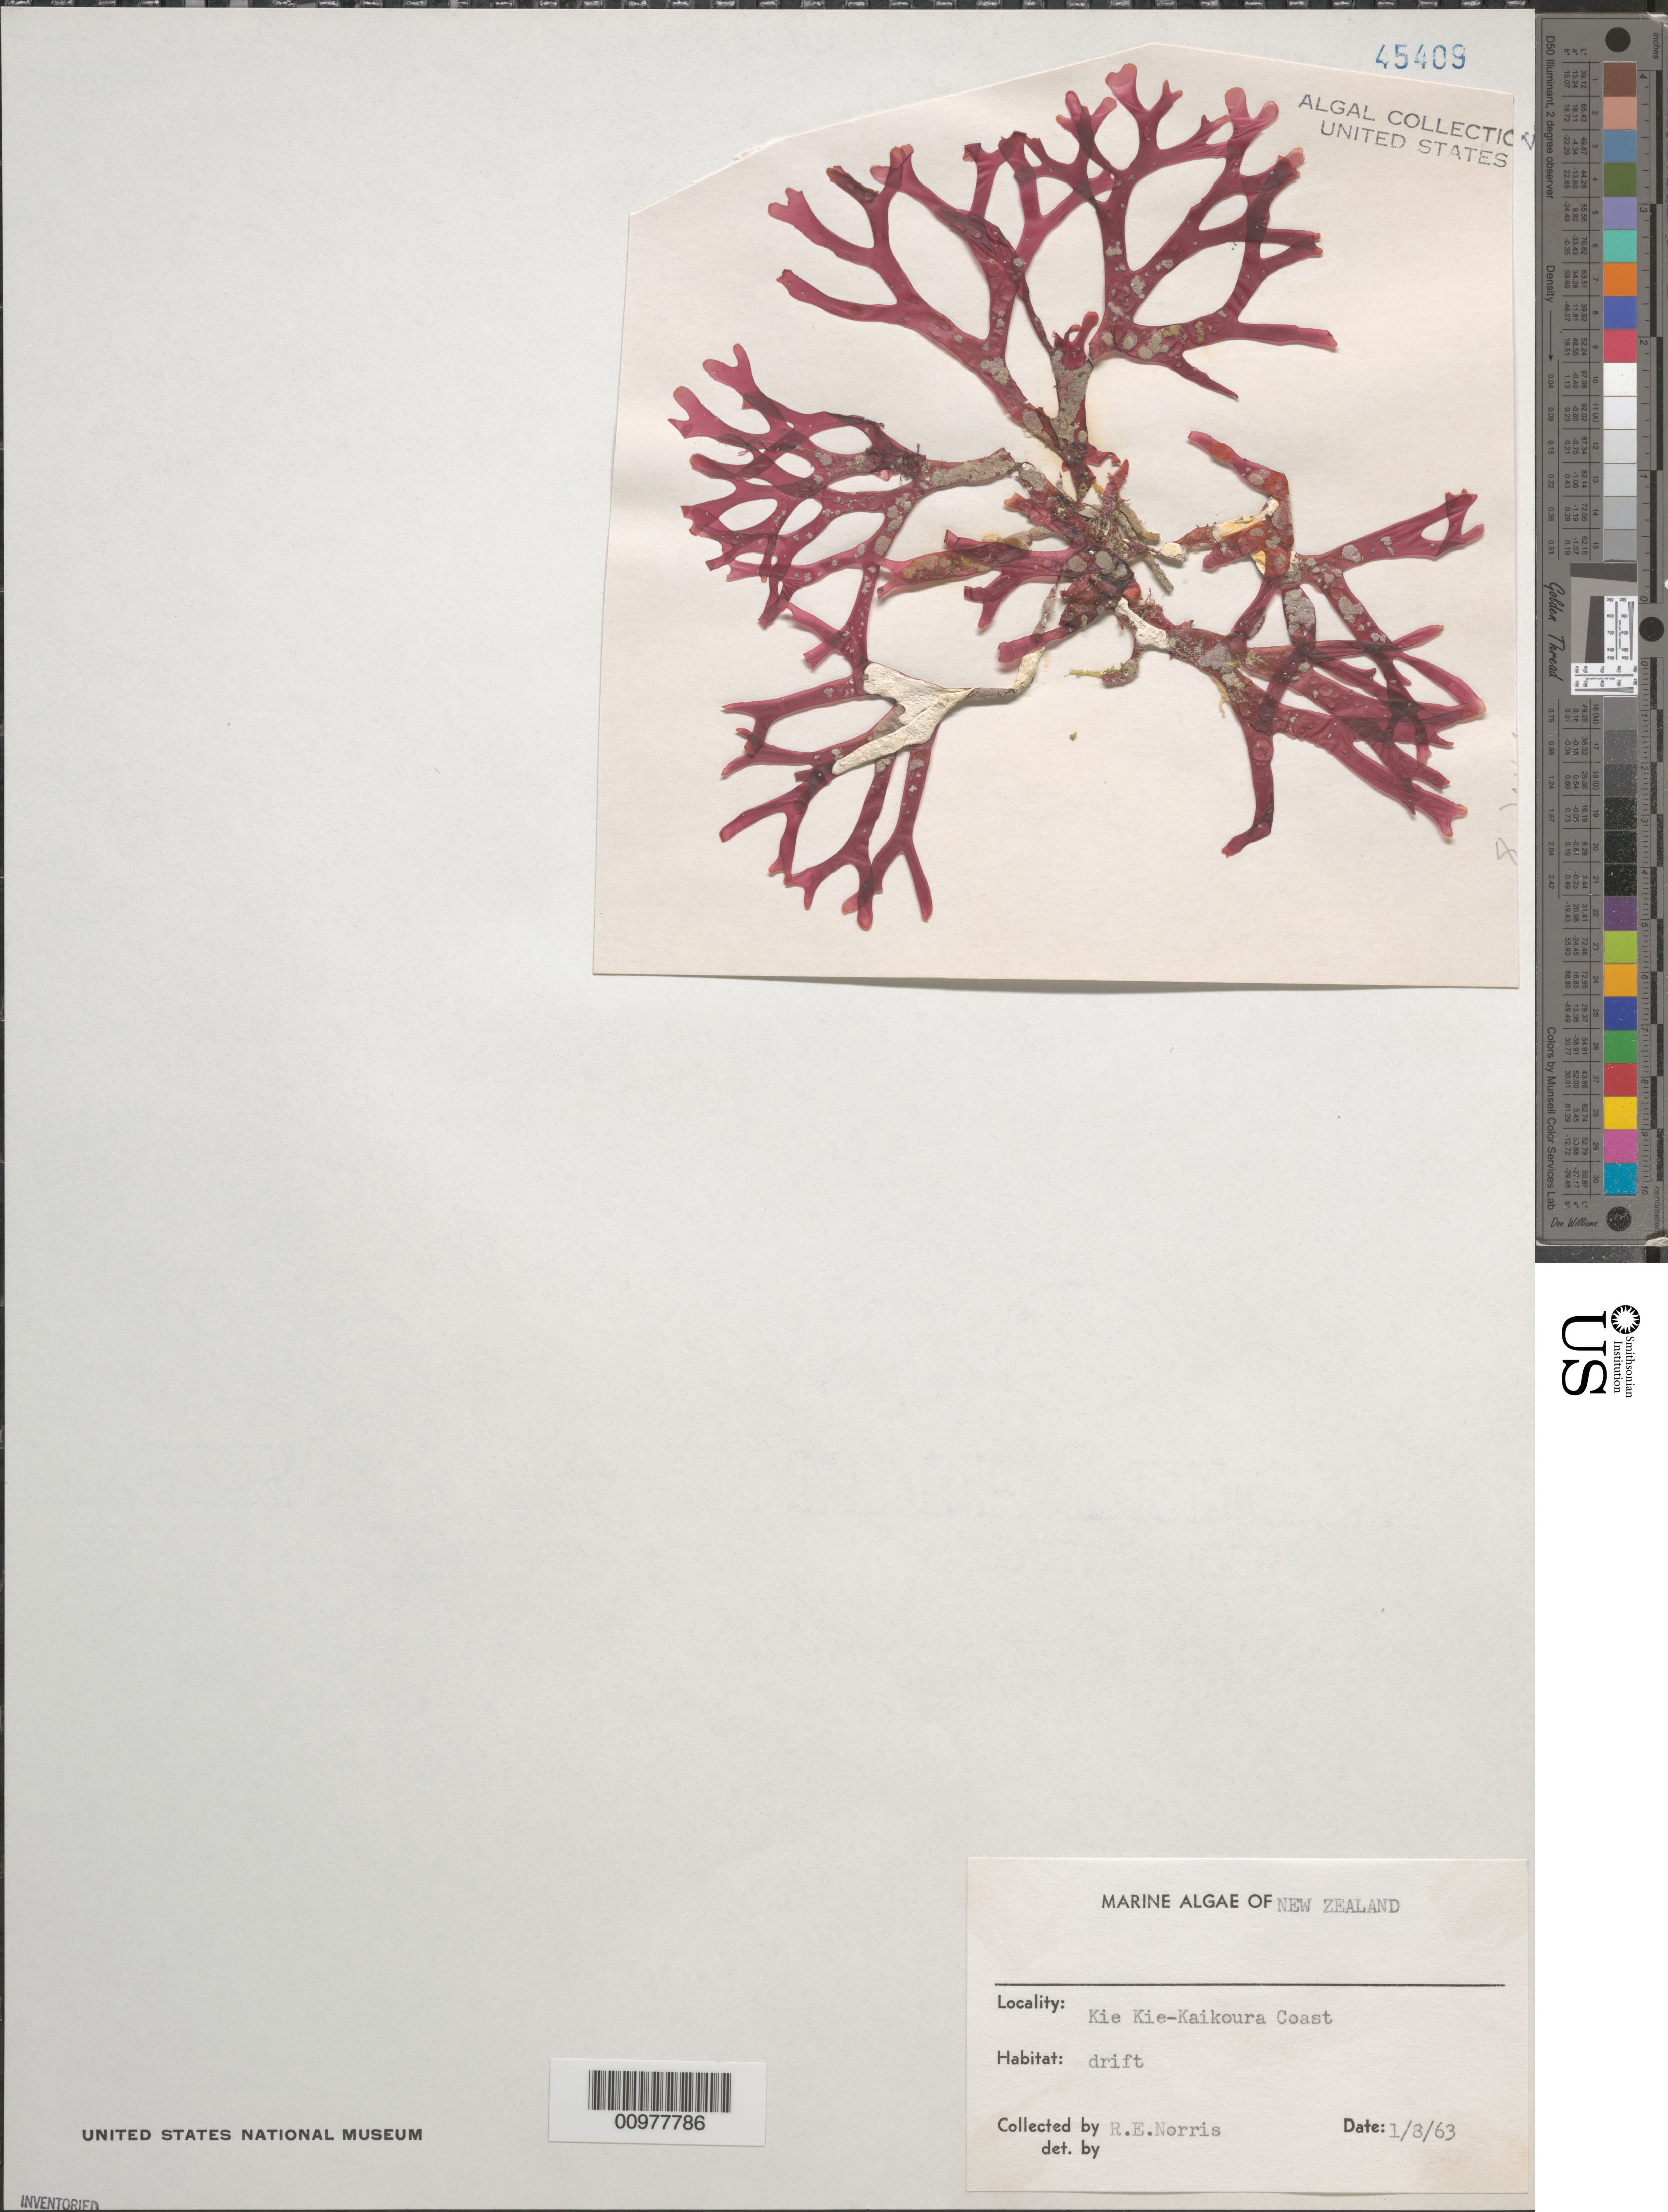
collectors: R. E. Norris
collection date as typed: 08 Jan 1963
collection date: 1963-01-08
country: New Zealand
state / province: Canterbury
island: South Island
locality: Kie Kie-Kaikoura Coast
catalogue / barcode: US 45409